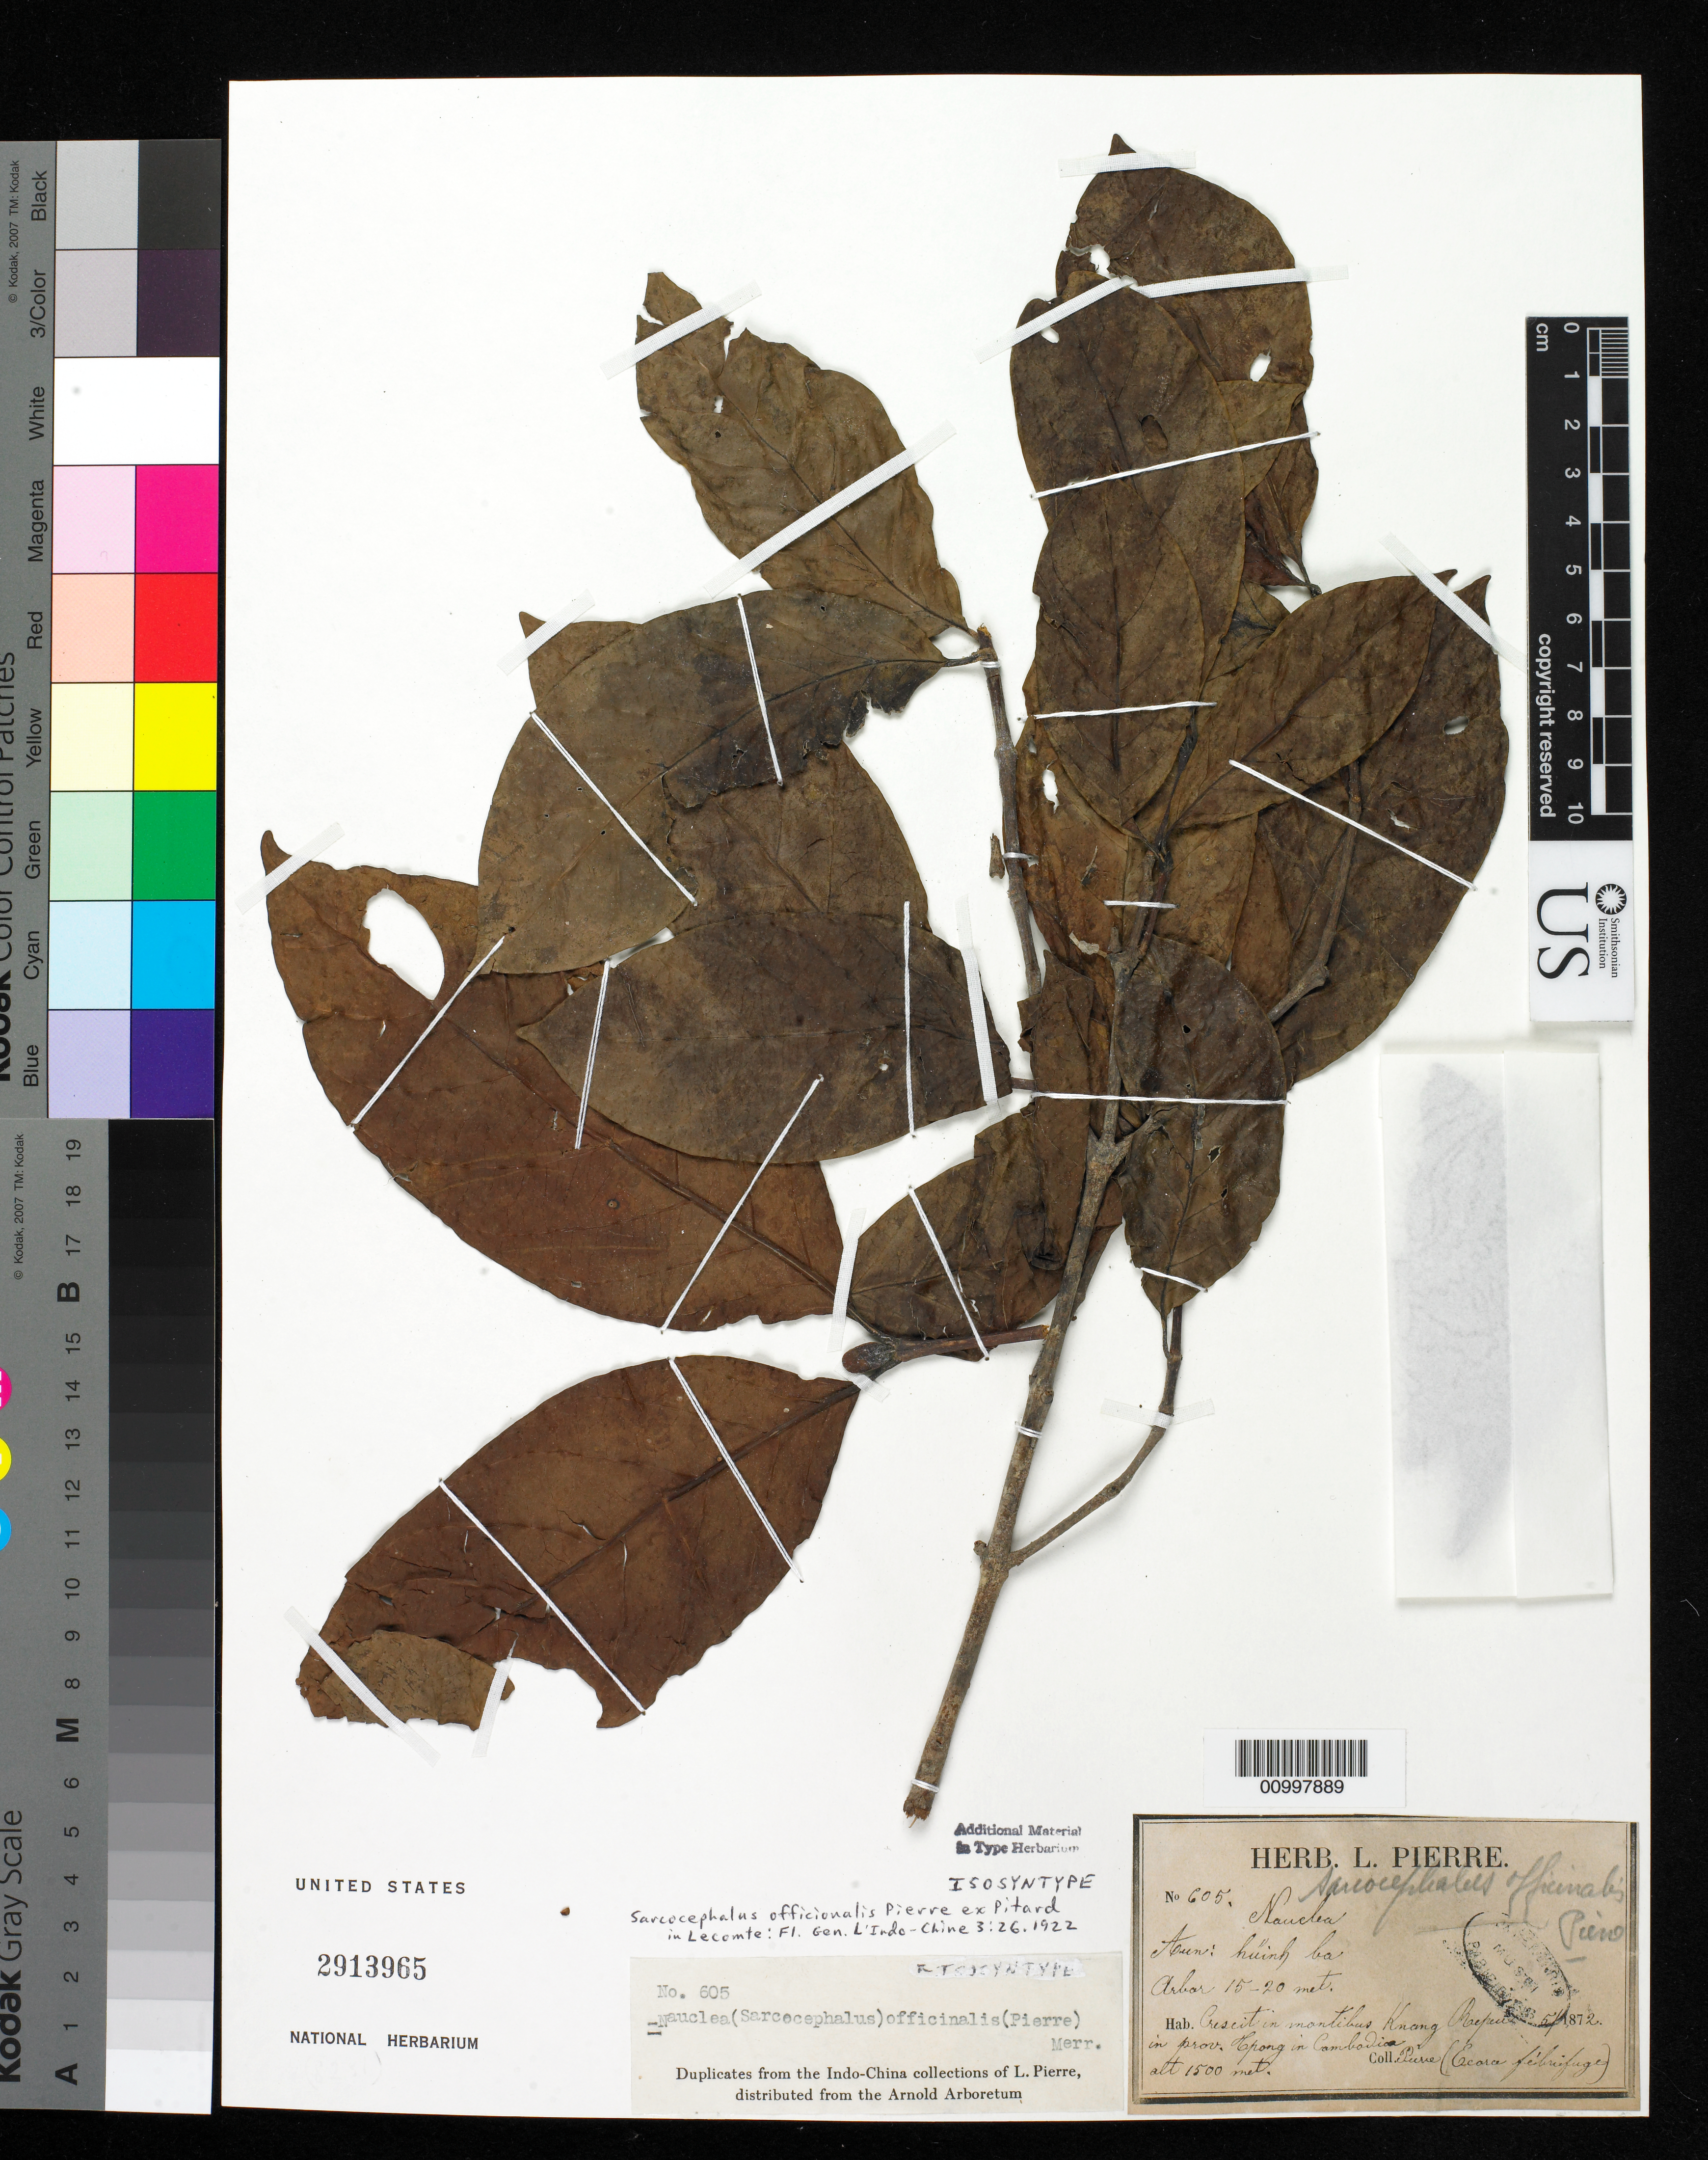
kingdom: Plantae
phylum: Tracheophyta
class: Magnoliopsida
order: Gentianales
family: Rubiaceae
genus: Sarcocephalus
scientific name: Sarcocephalus officionalis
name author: Pierre ex Pit. in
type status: Isosyntype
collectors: J. Pierre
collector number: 605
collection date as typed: May 1872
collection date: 1872-05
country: Cambodia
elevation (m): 1500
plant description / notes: Cited by Smith, S. as Isosyntype in Lecomte:Fl. Gen L'Indo-Chine 3:26. 1922.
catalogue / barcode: US 2913965